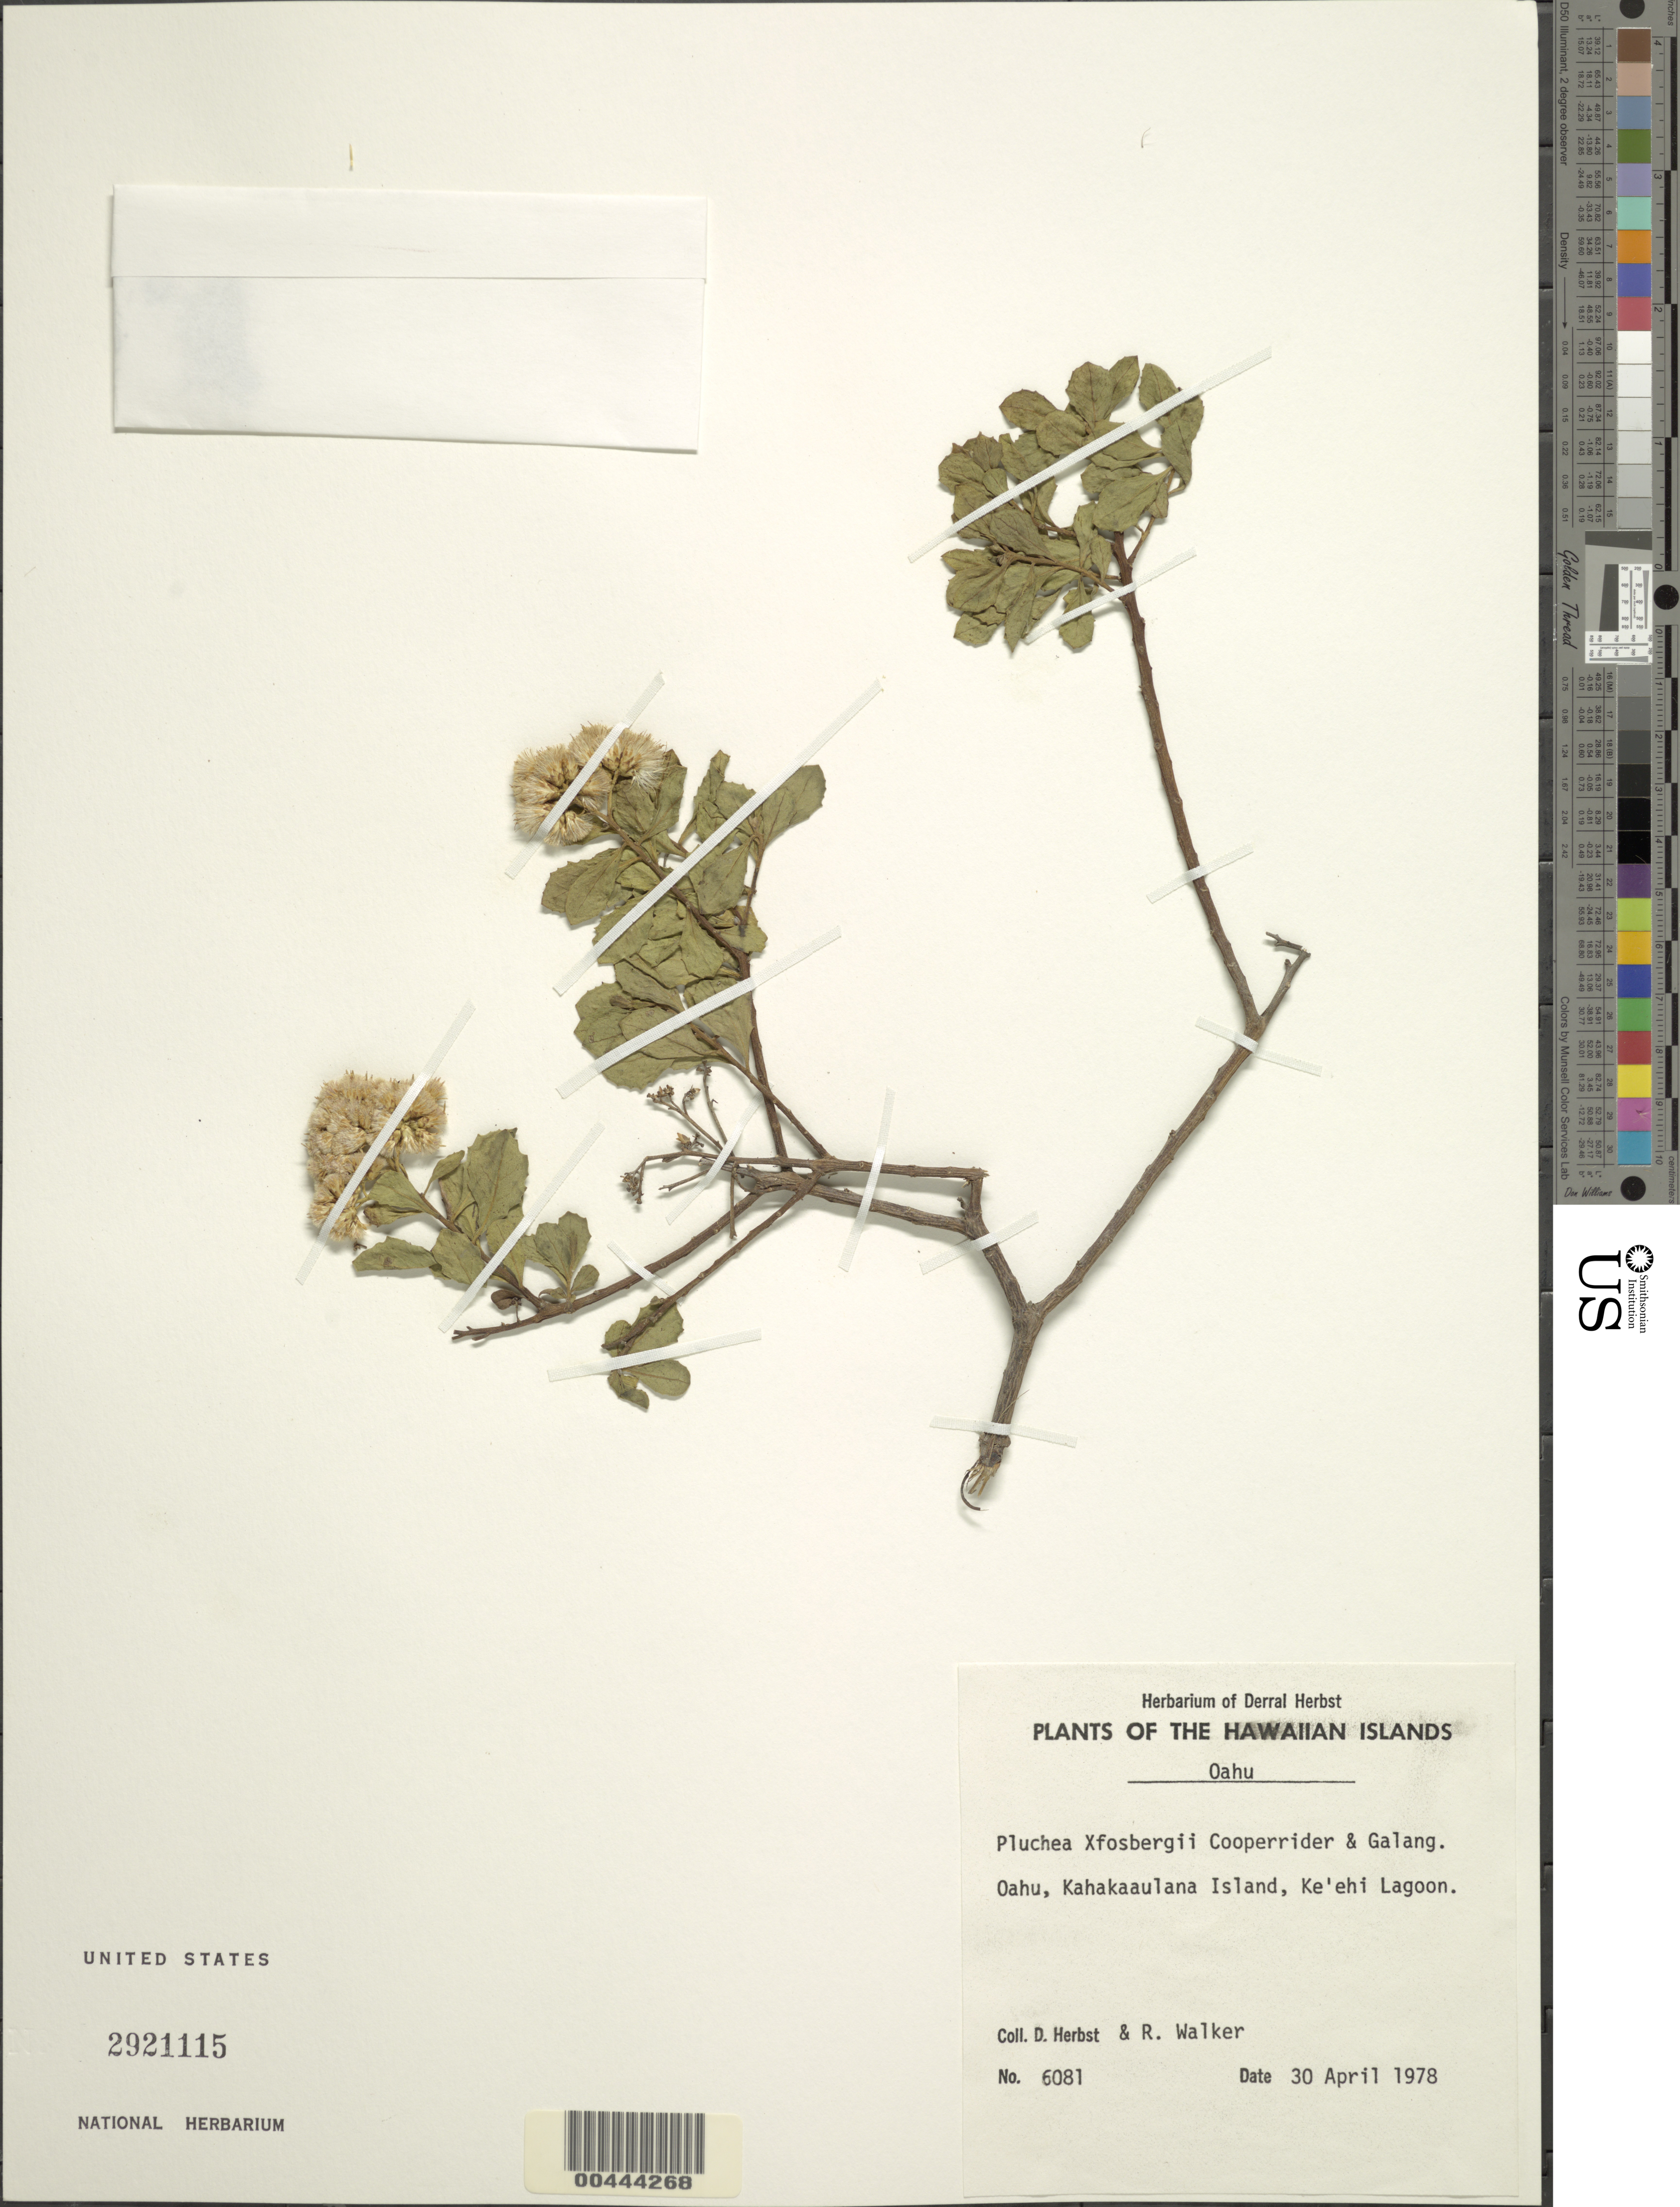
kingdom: Plantae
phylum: Tracheophyta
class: Magnoliopsida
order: Asterales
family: Asteraceae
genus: Pluchea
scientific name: Pluchea x fosbergii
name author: Cooperr. & Galang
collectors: D. R. Herbst & R. Walker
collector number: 6081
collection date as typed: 30 Apr 1978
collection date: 1978-04-30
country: United States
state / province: Hawaii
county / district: Honolulu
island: Sand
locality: Kahakaaulana Island, Ke'ehi Lagoon. [Kahakaaulana = Sand Island]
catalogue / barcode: US 2921115